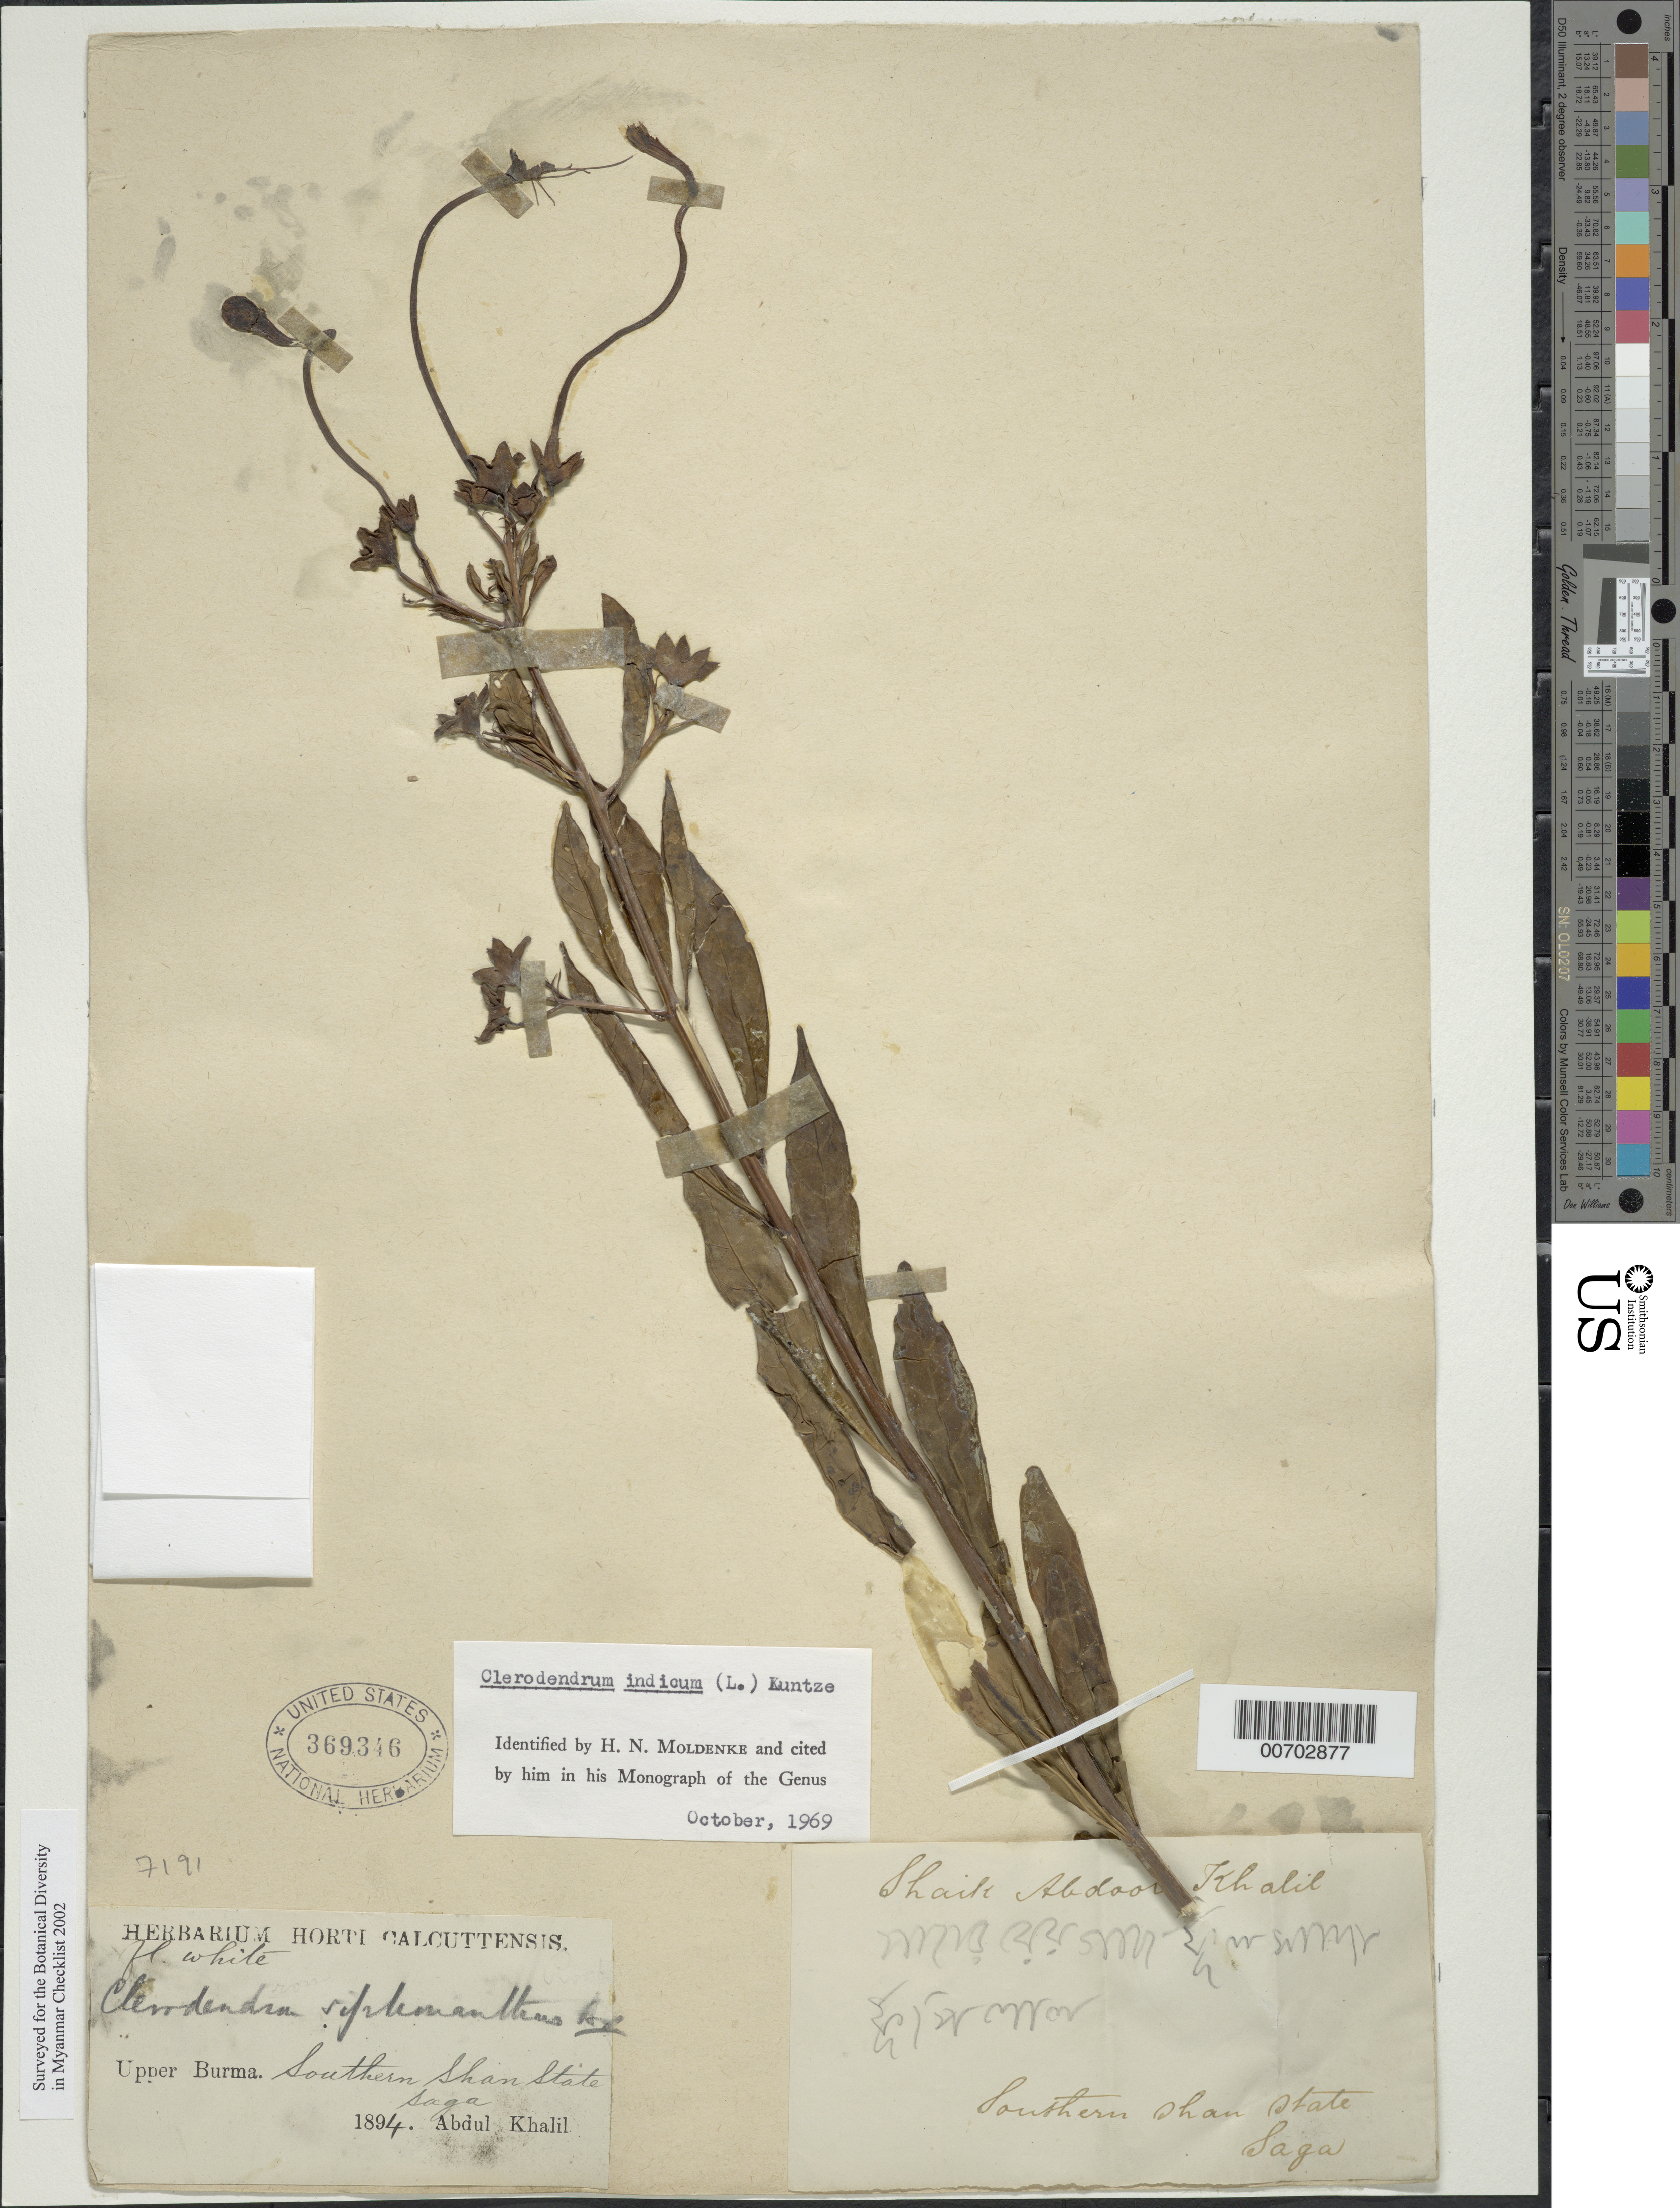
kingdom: Plantae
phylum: Tracheophyta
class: Magnoliopsida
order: Lamiales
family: Lamiaceae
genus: Clerodendrum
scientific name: Clerodendrum indicum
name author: (L.) Kuntze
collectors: A. Khalil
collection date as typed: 1894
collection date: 1894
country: Myanmar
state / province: Shan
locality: Southern Shan State, Saga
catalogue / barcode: US 369346